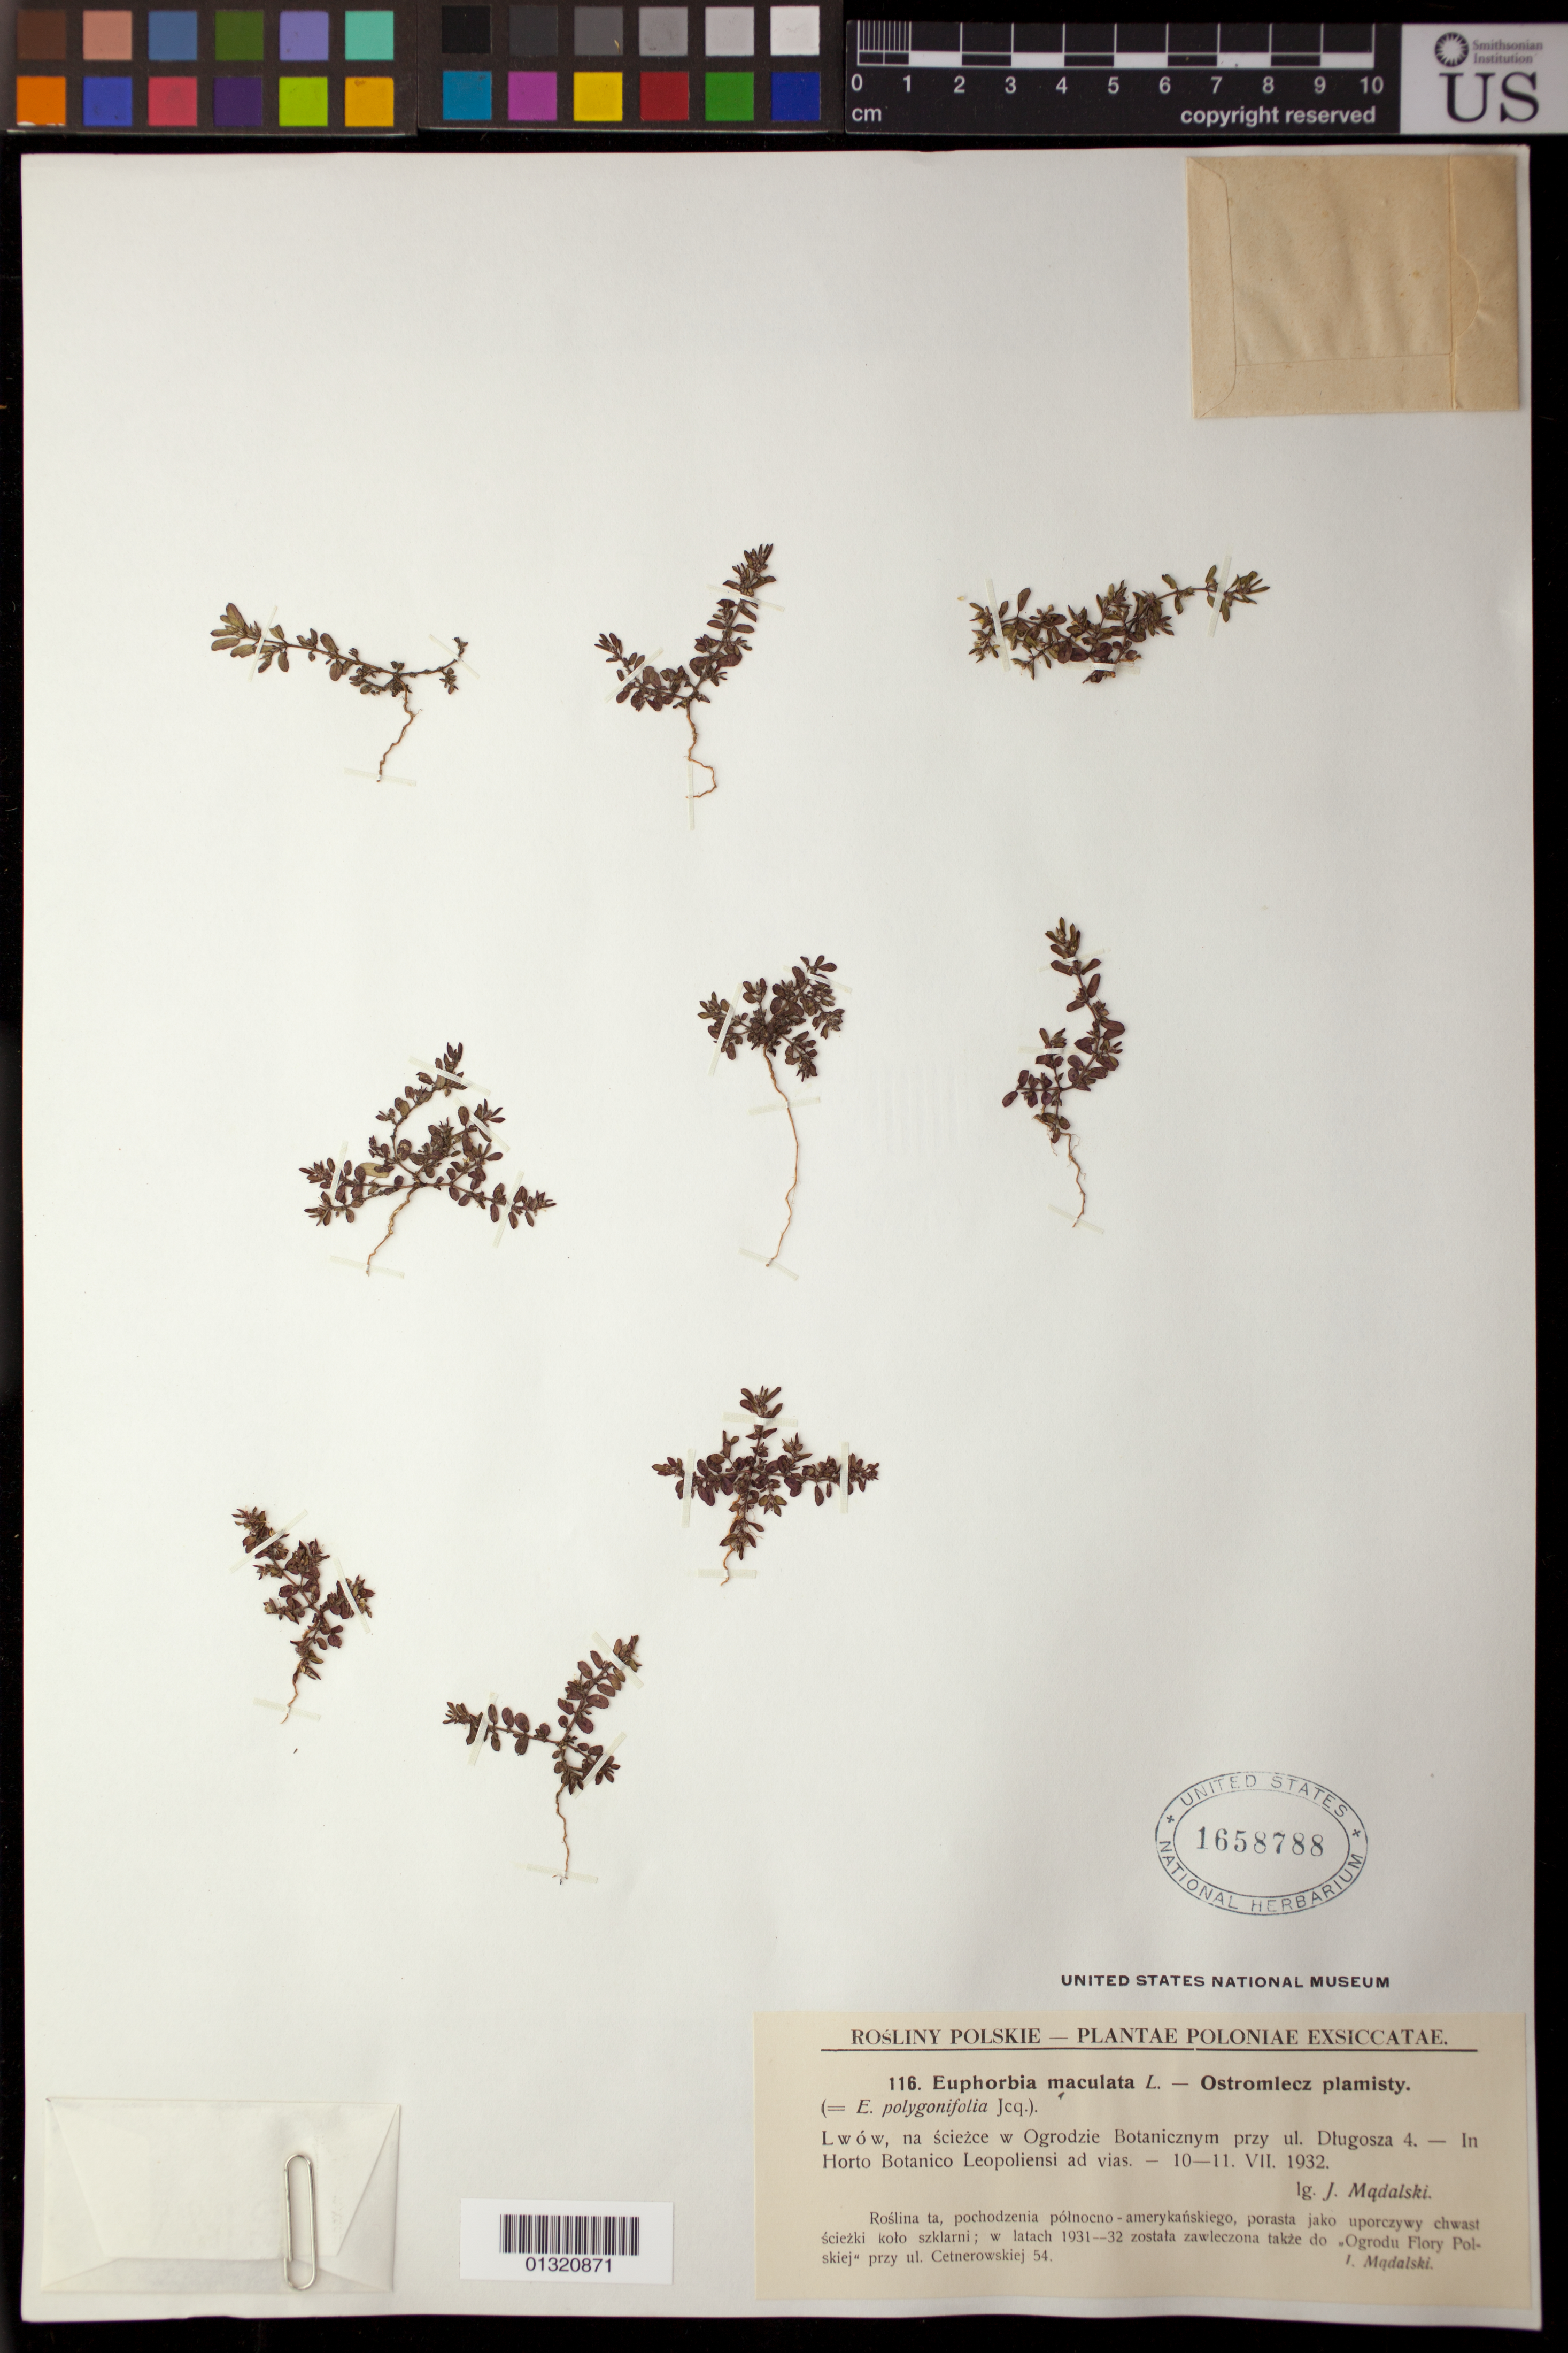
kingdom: Plantae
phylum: Tracheophyta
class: Magnoliopsida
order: Malpighiales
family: Euphorbiaceae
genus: Euphorbia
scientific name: Euphorbia maculata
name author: L.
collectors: J. Madalski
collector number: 116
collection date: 1932-07-10/1932-07-11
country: Ukraine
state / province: L'viv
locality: Lwow [Lviv], na sciezce w Ogrodzie Botanicznyum przy ul. Dlugosza 4. - In Horto Botanico Leopoliensi ad vias.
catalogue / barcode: US 1658788